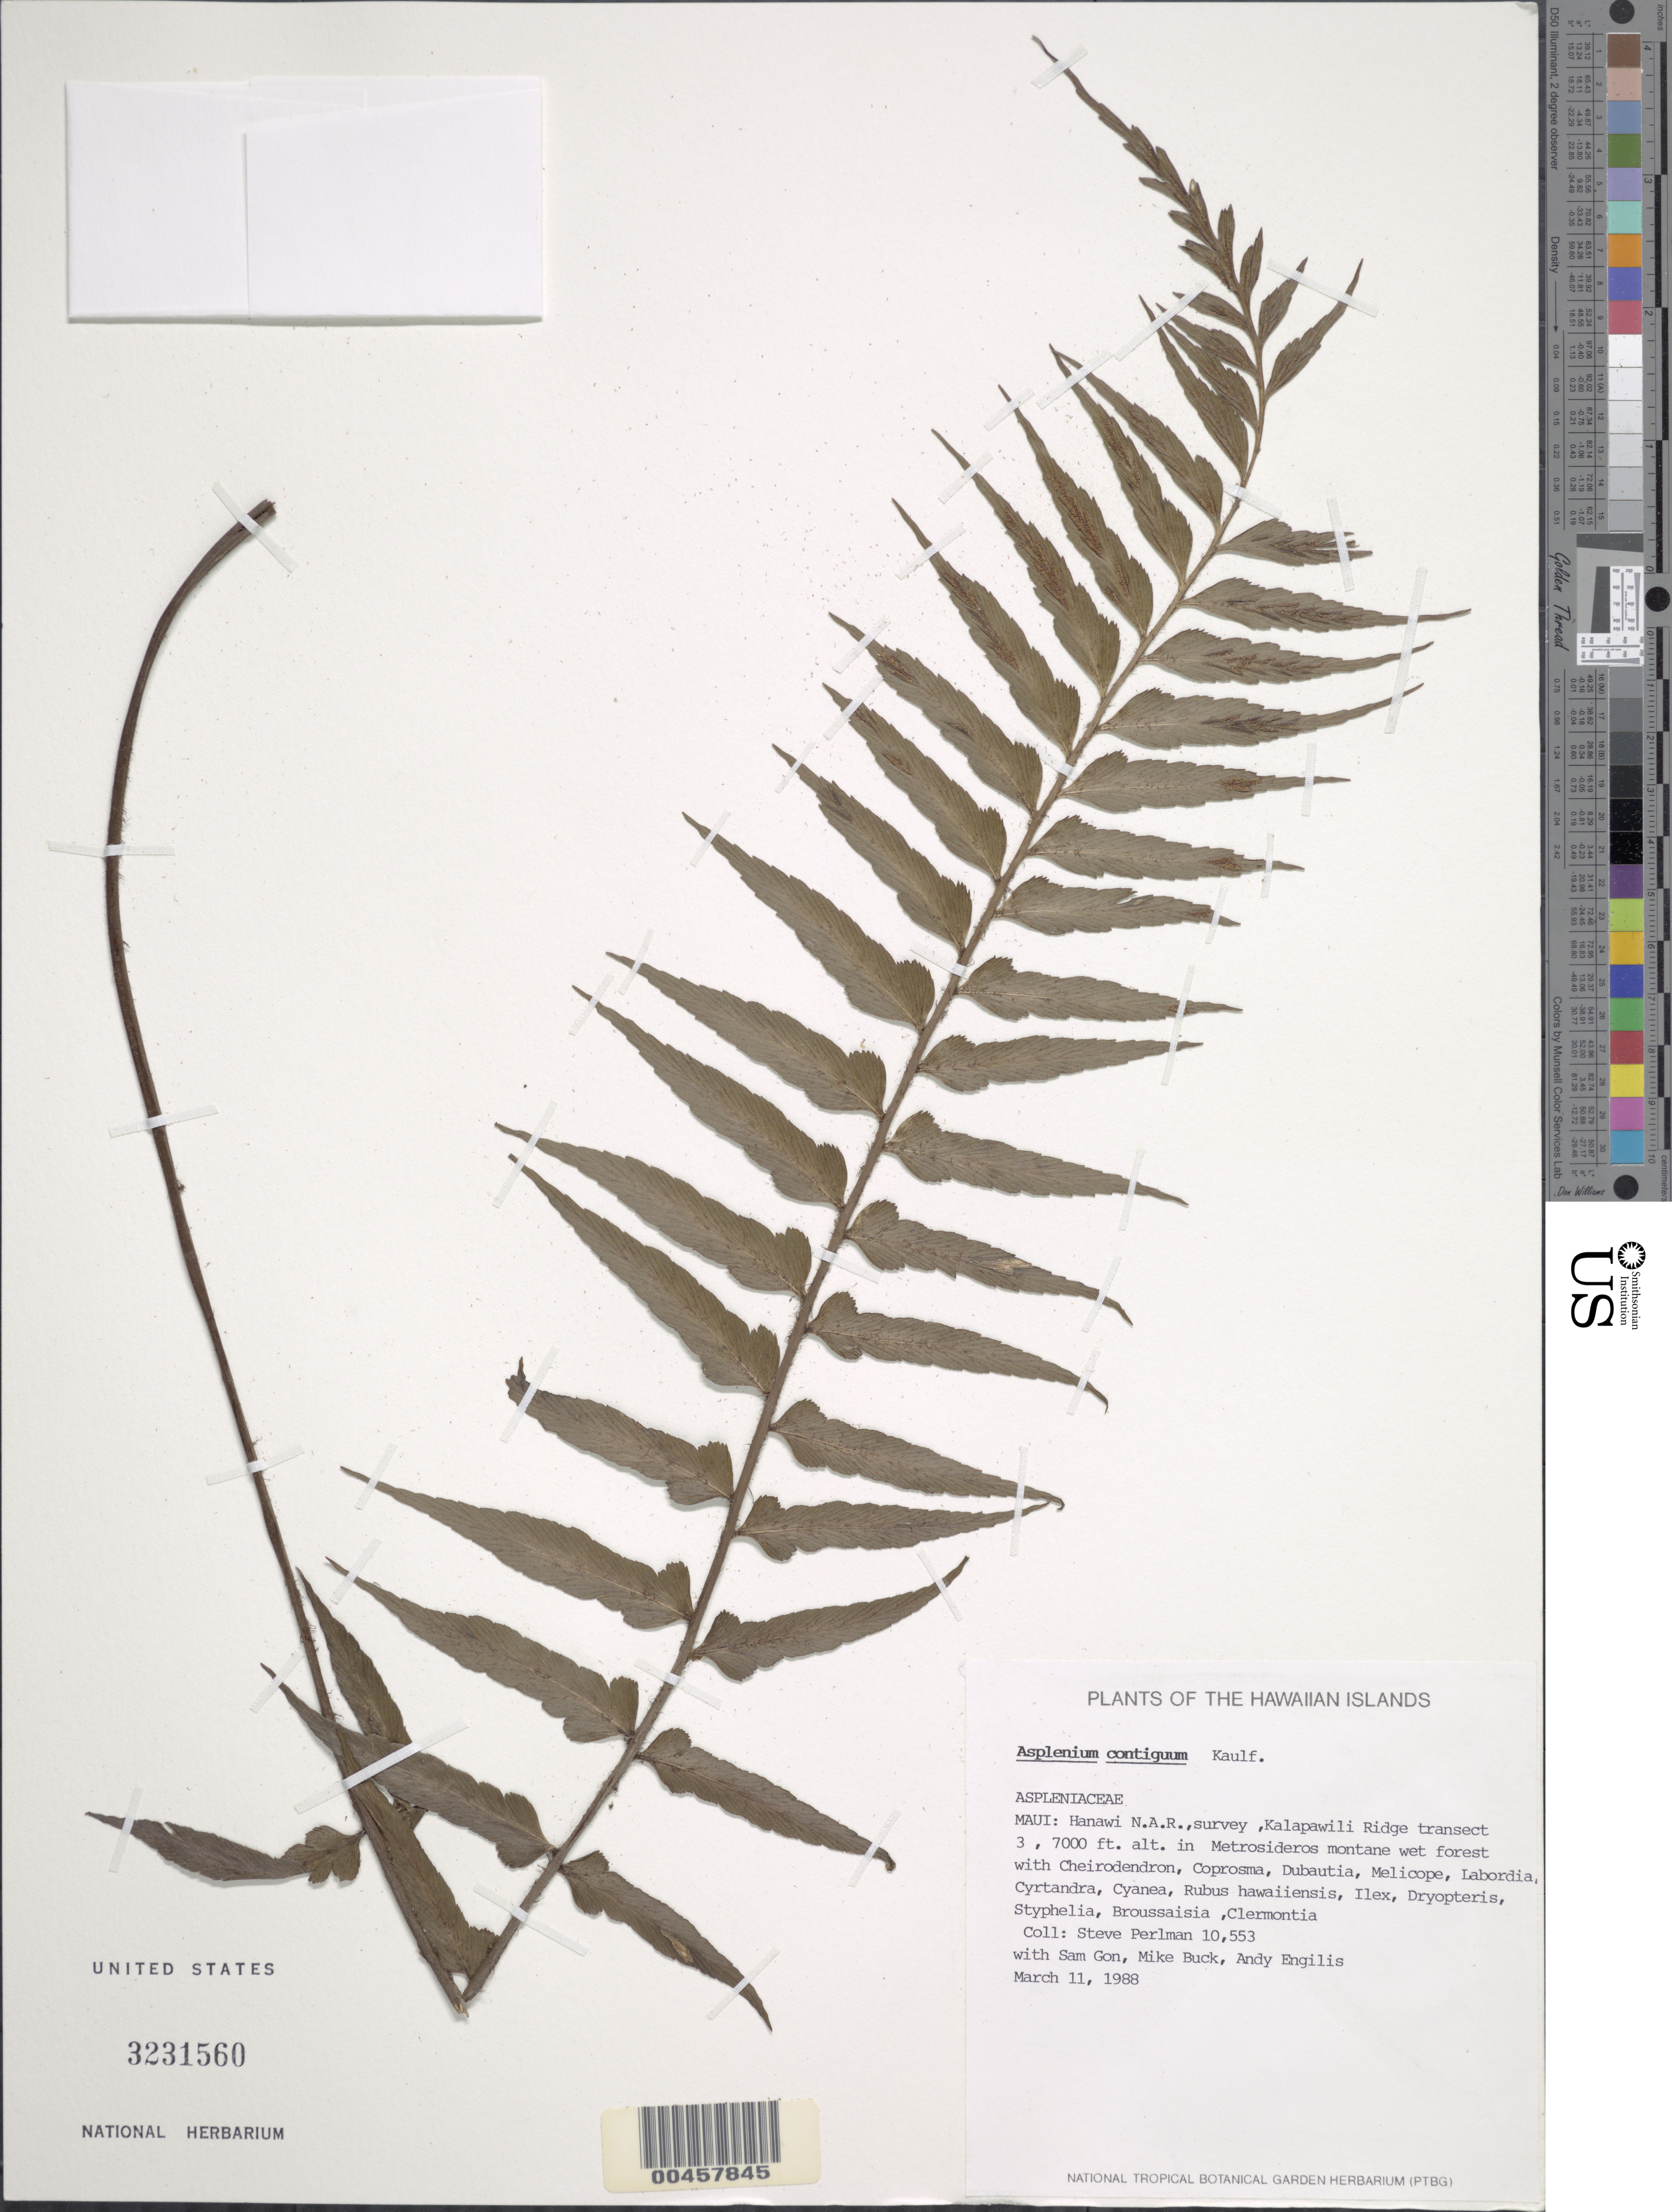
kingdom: Plantae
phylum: Tracheophyta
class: Polypodiopsida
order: Polypodiales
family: Aspleniaceae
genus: Asplenium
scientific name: Asplenium contiguum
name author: Kaulf.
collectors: S. P. Perlman, S. Gon, M. Buck & A. Engilis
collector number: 10553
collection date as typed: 11 Mar 1988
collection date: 1988-03-11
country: United States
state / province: Hawaii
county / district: Maui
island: Maui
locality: Maui: Hanawi N.A.R., survey, Kalapawili ridge transect 3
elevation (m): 2134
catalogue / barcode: US 3231560